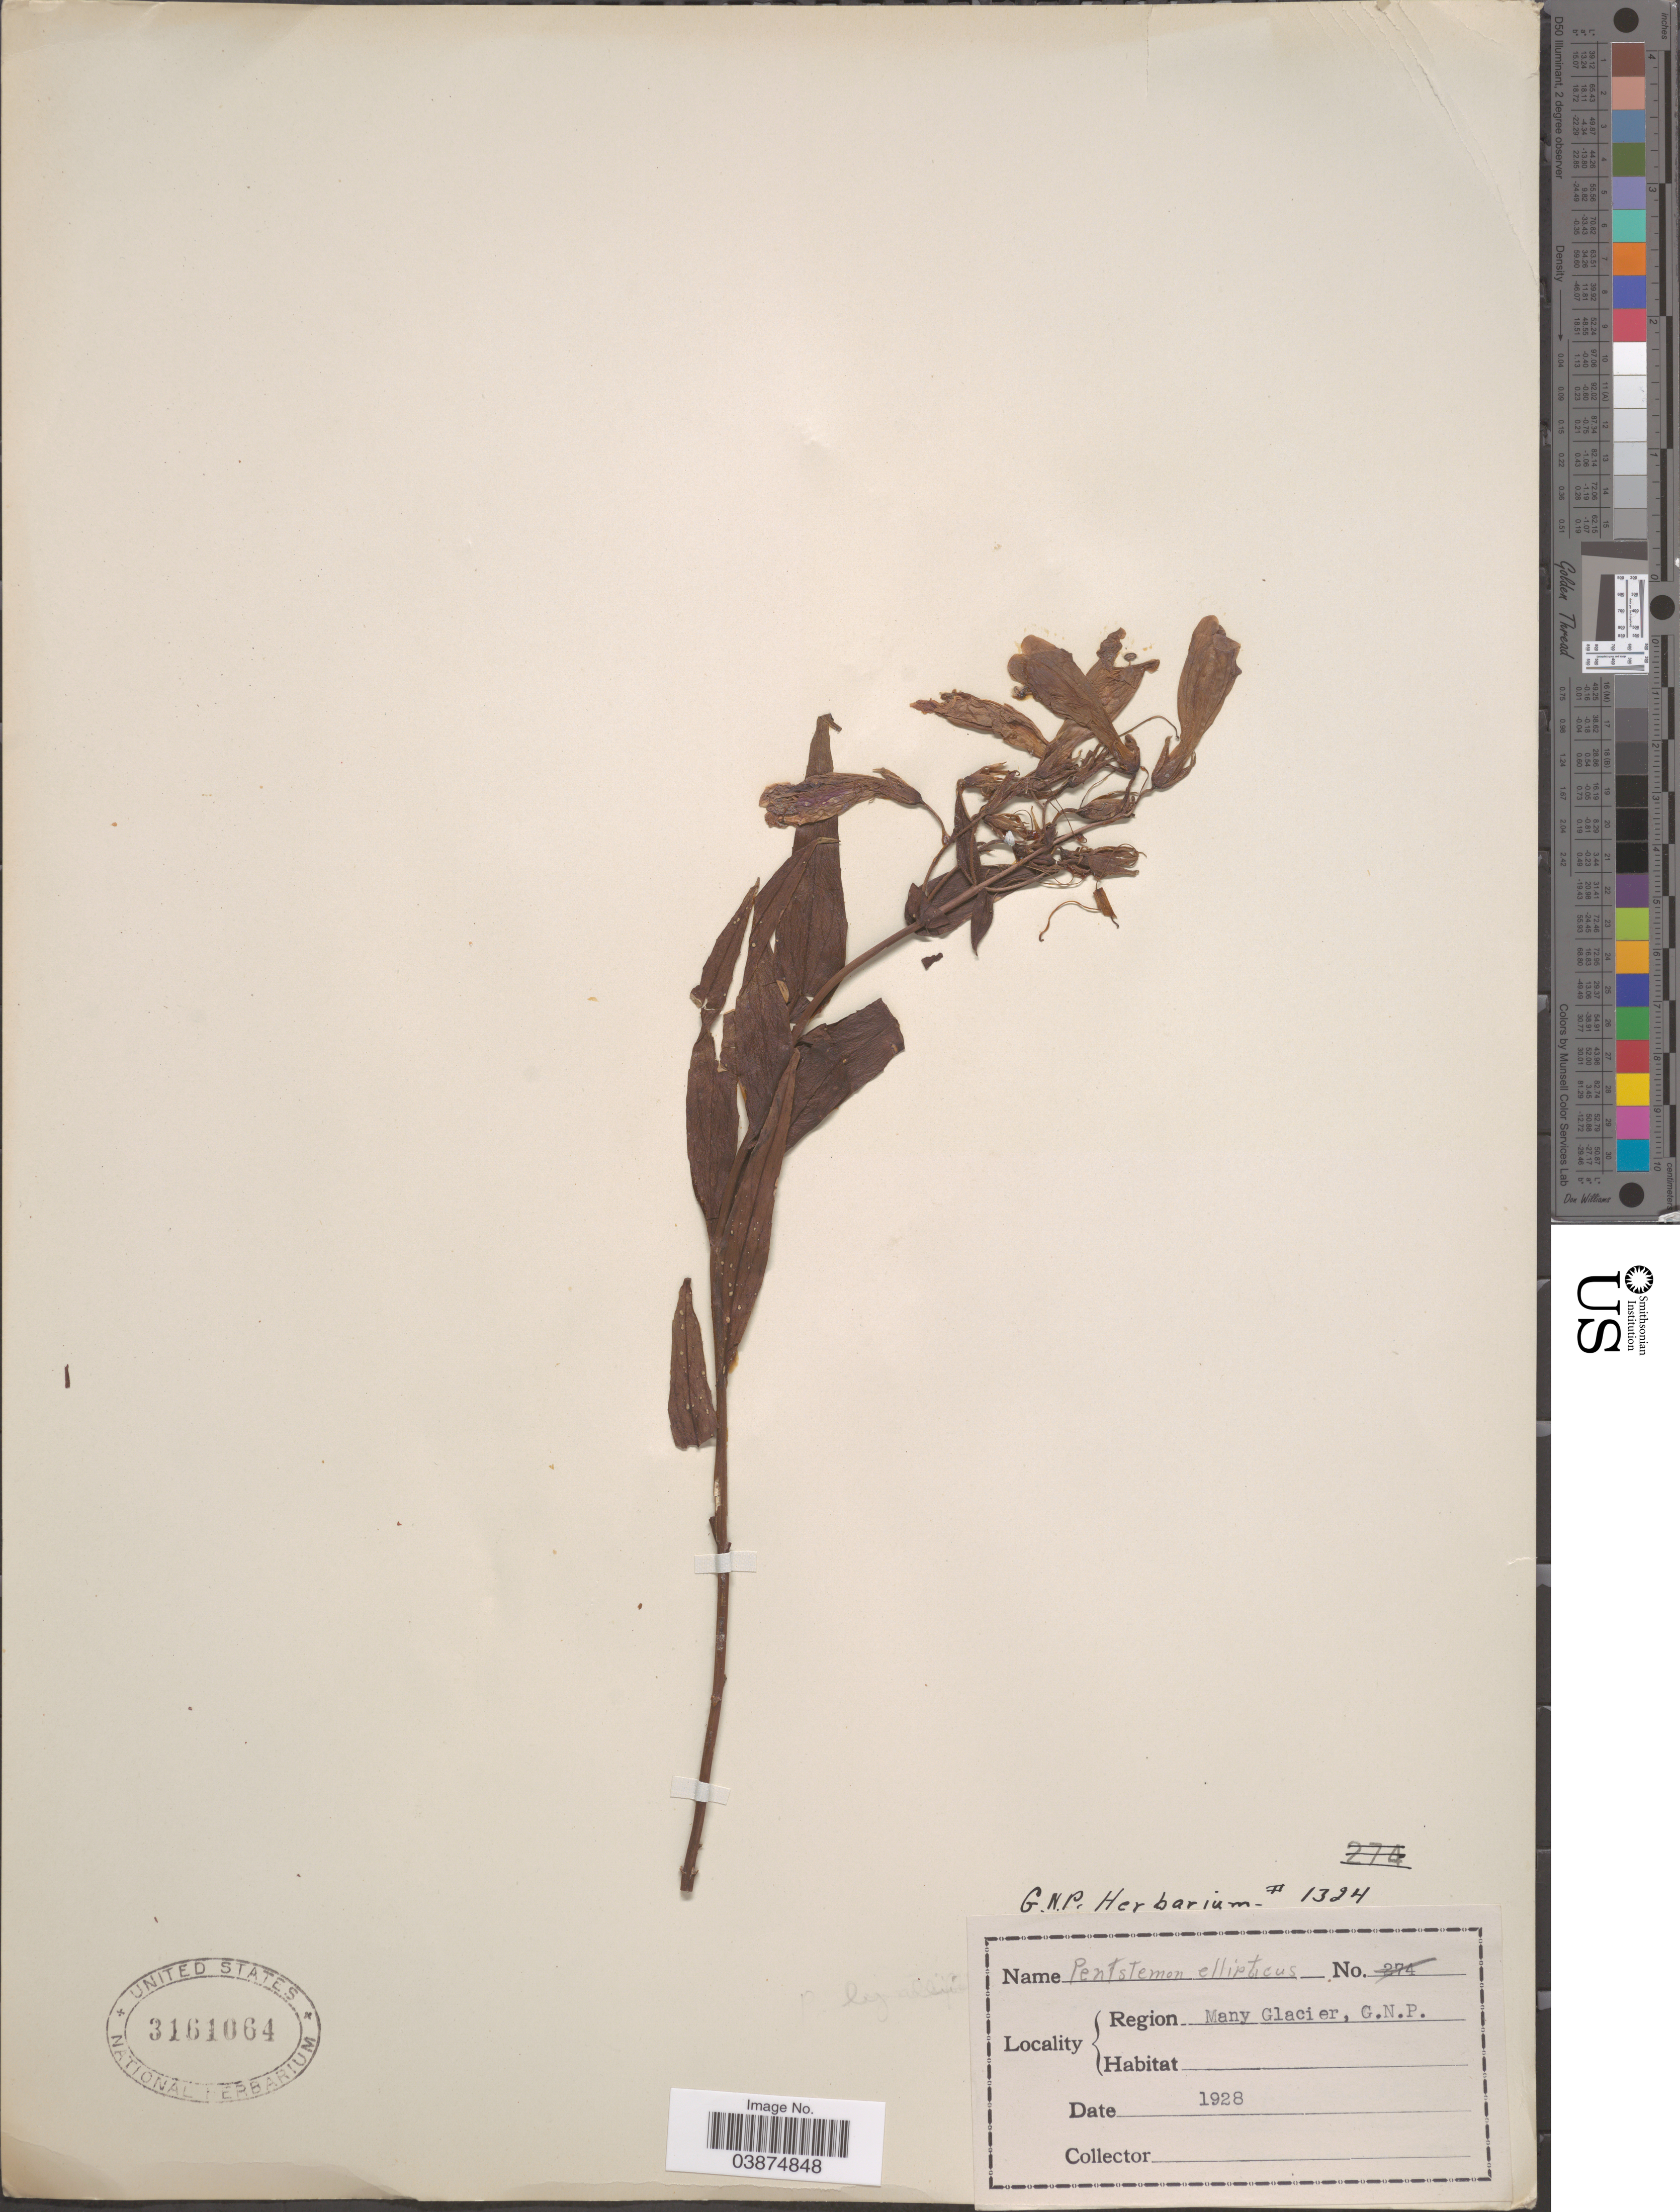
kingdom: Plantae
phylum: Tracheophyta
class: Magnoliopsida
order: Lamiales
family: Plantaginaceae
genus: Penstemon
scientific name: Penstemon ellipticus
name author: Greene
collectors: ex herb. G. N. P.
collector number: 1324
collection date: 1928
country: United States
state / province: Montana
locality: Region Many Glacier, G.N.P.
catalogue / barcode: US 3161064